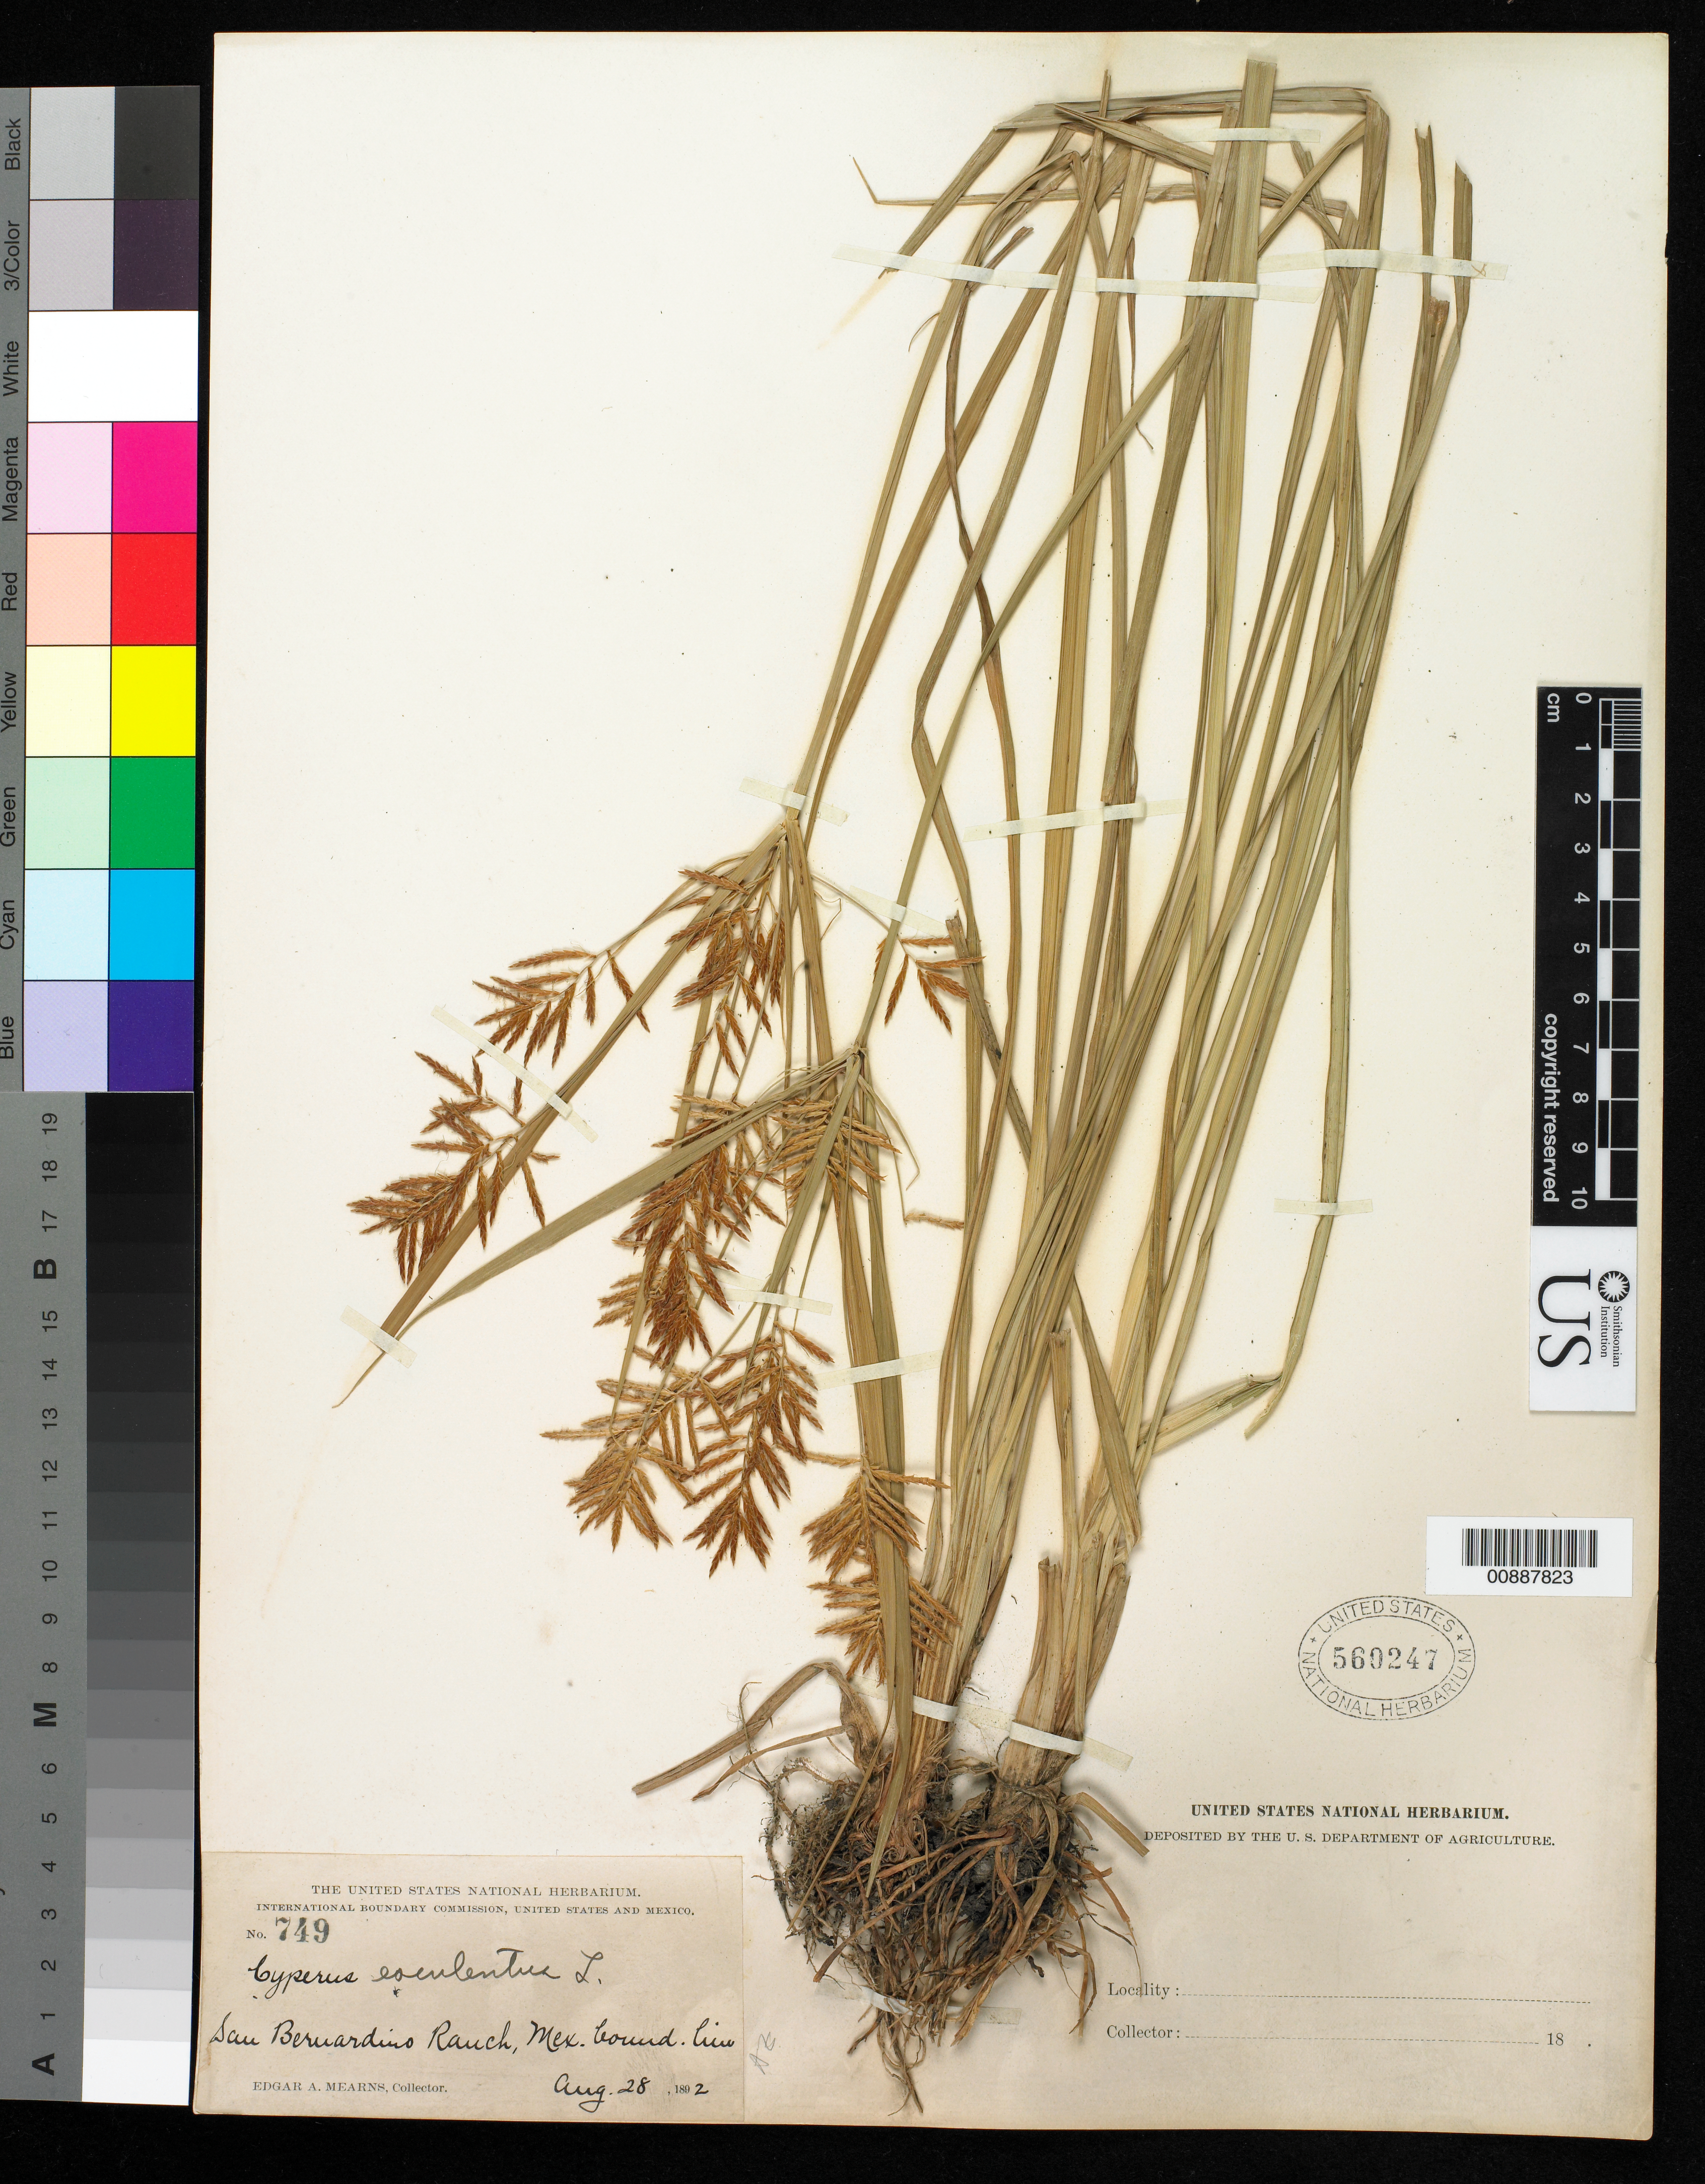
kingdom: Plantae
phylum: Tracheophyta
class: Liliopsida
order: Poales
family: Cyperaceae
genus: Cyperus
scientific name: Cyperus esculentus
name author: L.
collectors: E. A. Mearns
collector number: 749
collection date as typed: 28 Aug 1892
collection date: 1892-08-28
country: United States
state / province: Arizona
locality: San Bernardino Ranch, Mexican Boundary Line.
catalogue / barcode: US 560247